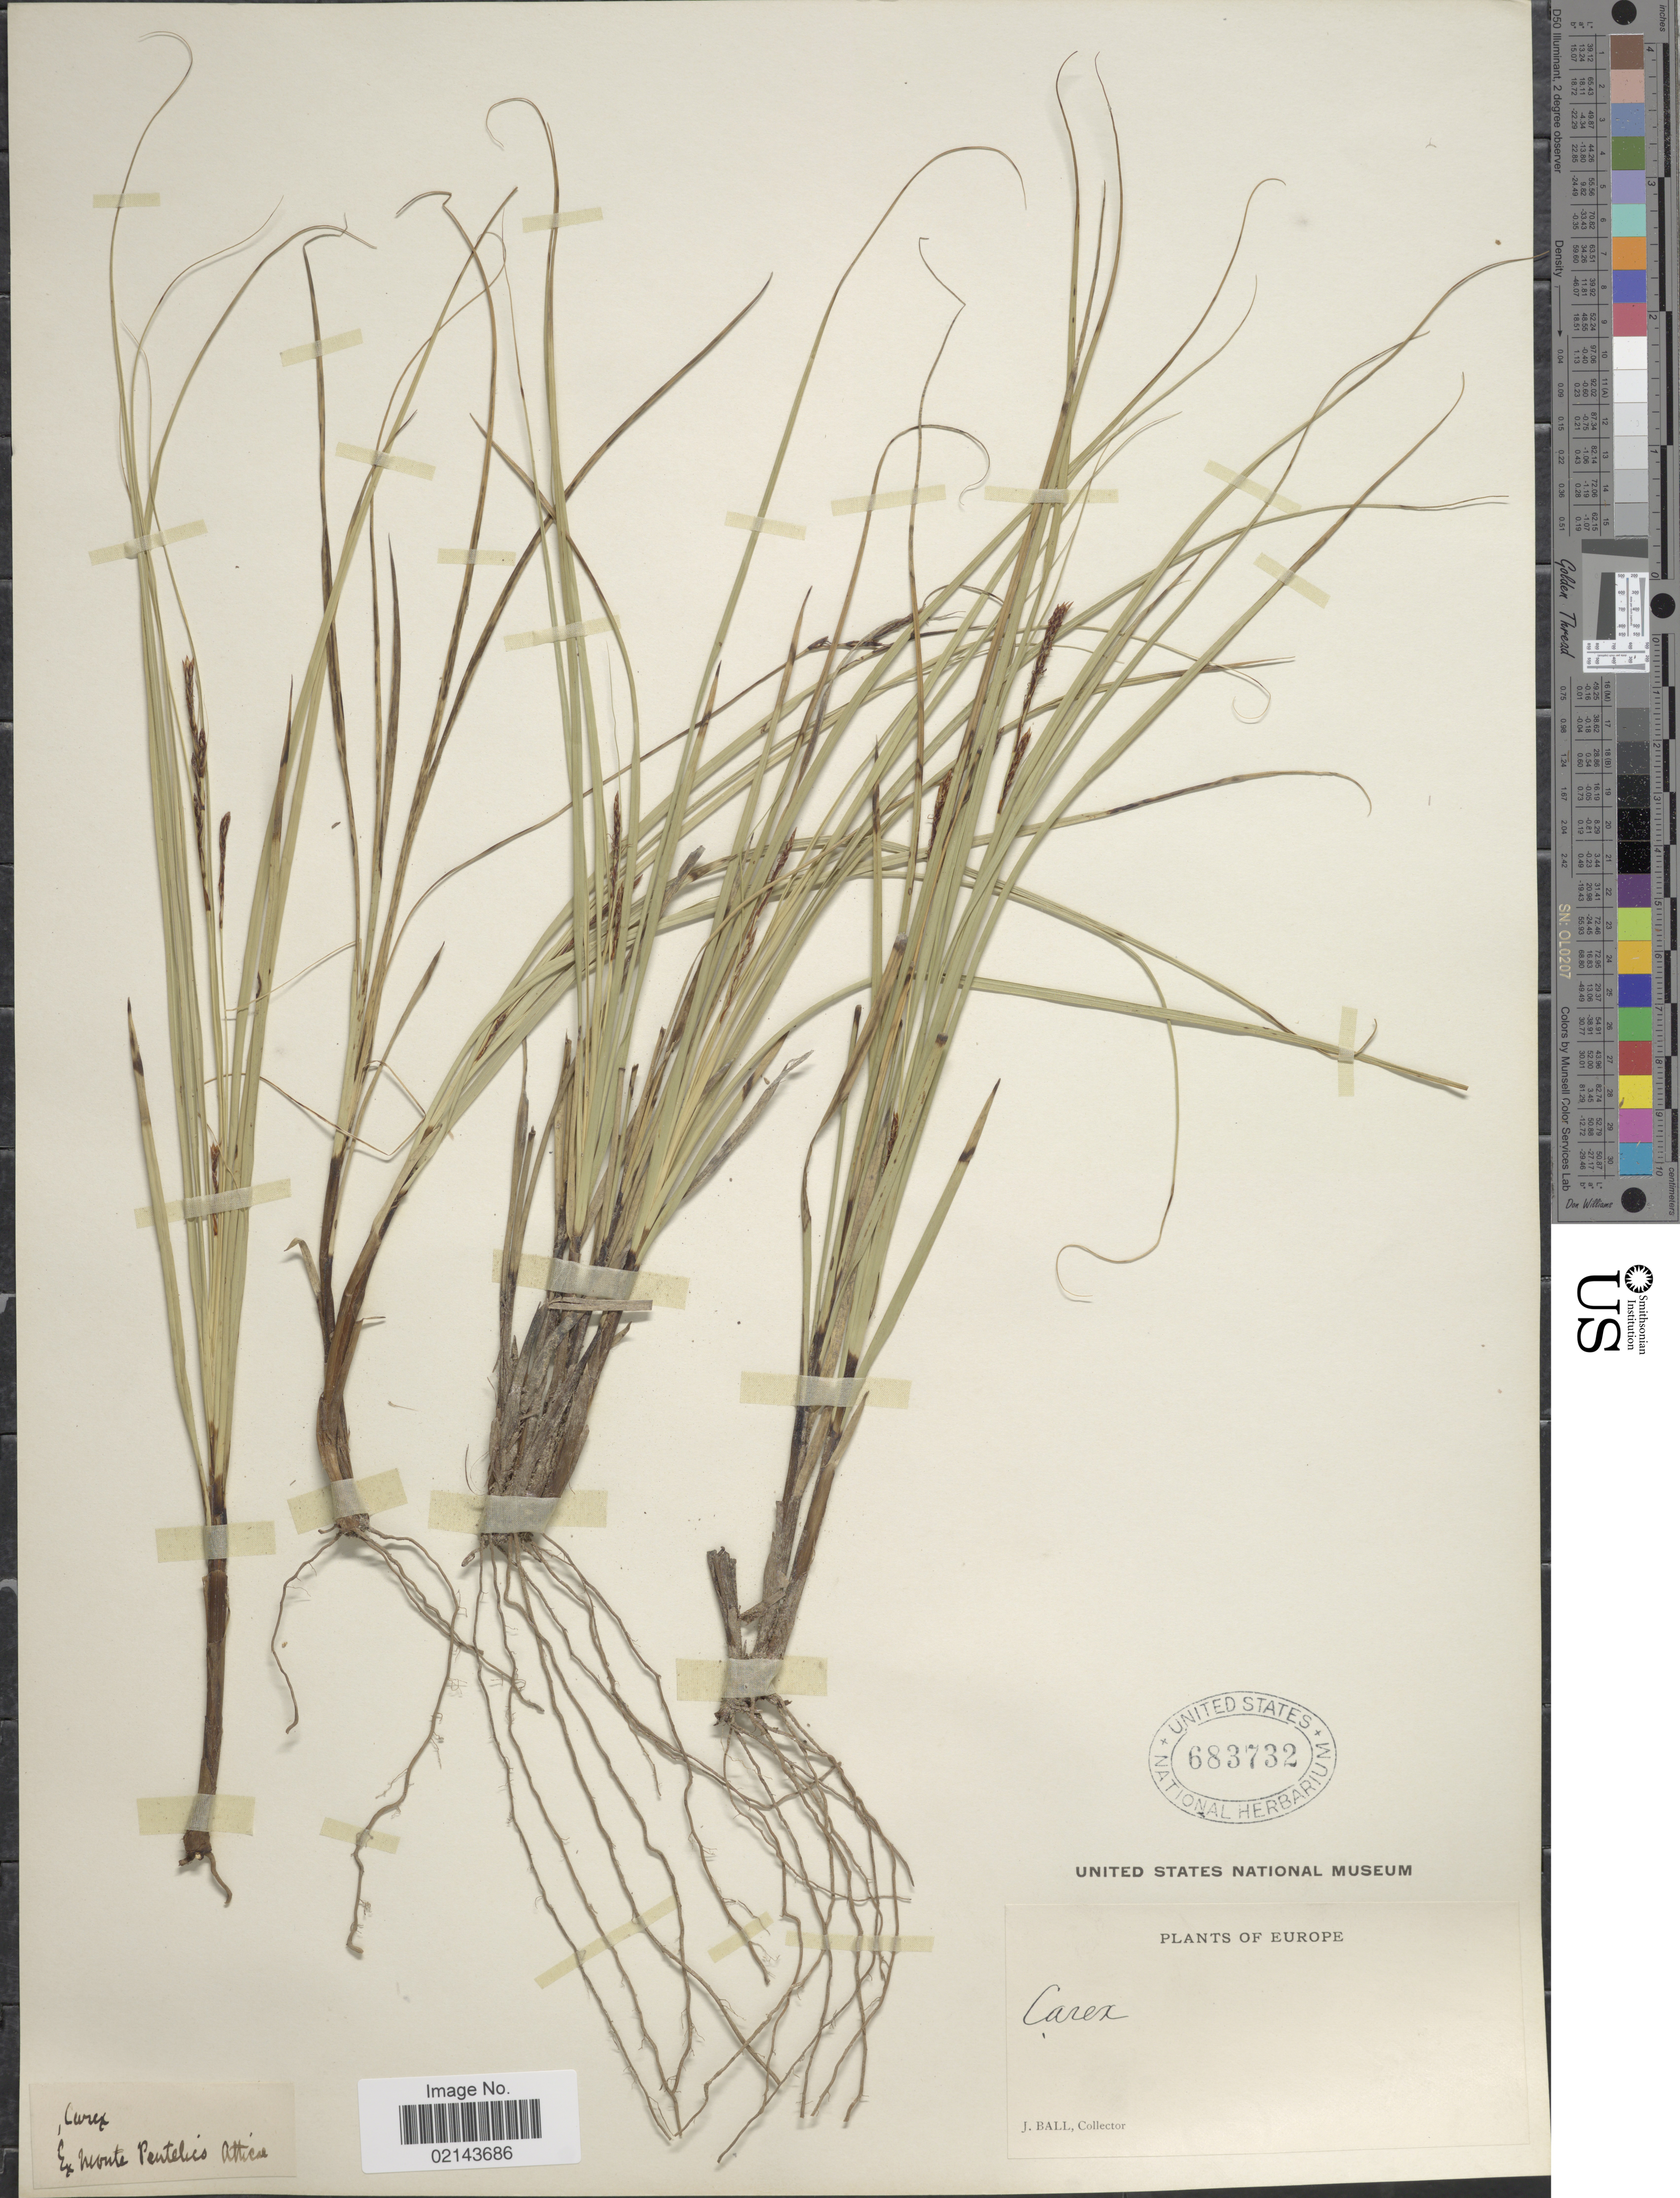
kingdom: Plantae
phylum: Tracheophyta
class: Liliopsida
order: Poales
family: Cyperaceae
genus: Carex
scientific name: Carex illegitima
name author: Ces.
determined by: Strong, Mark T., (BOT), Smithsonian Institution - National Museum of Natural History (UNITED STATES)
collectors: J. Ball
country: Greece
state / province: Attica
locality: Monte Pentelics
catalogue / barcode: US 683732